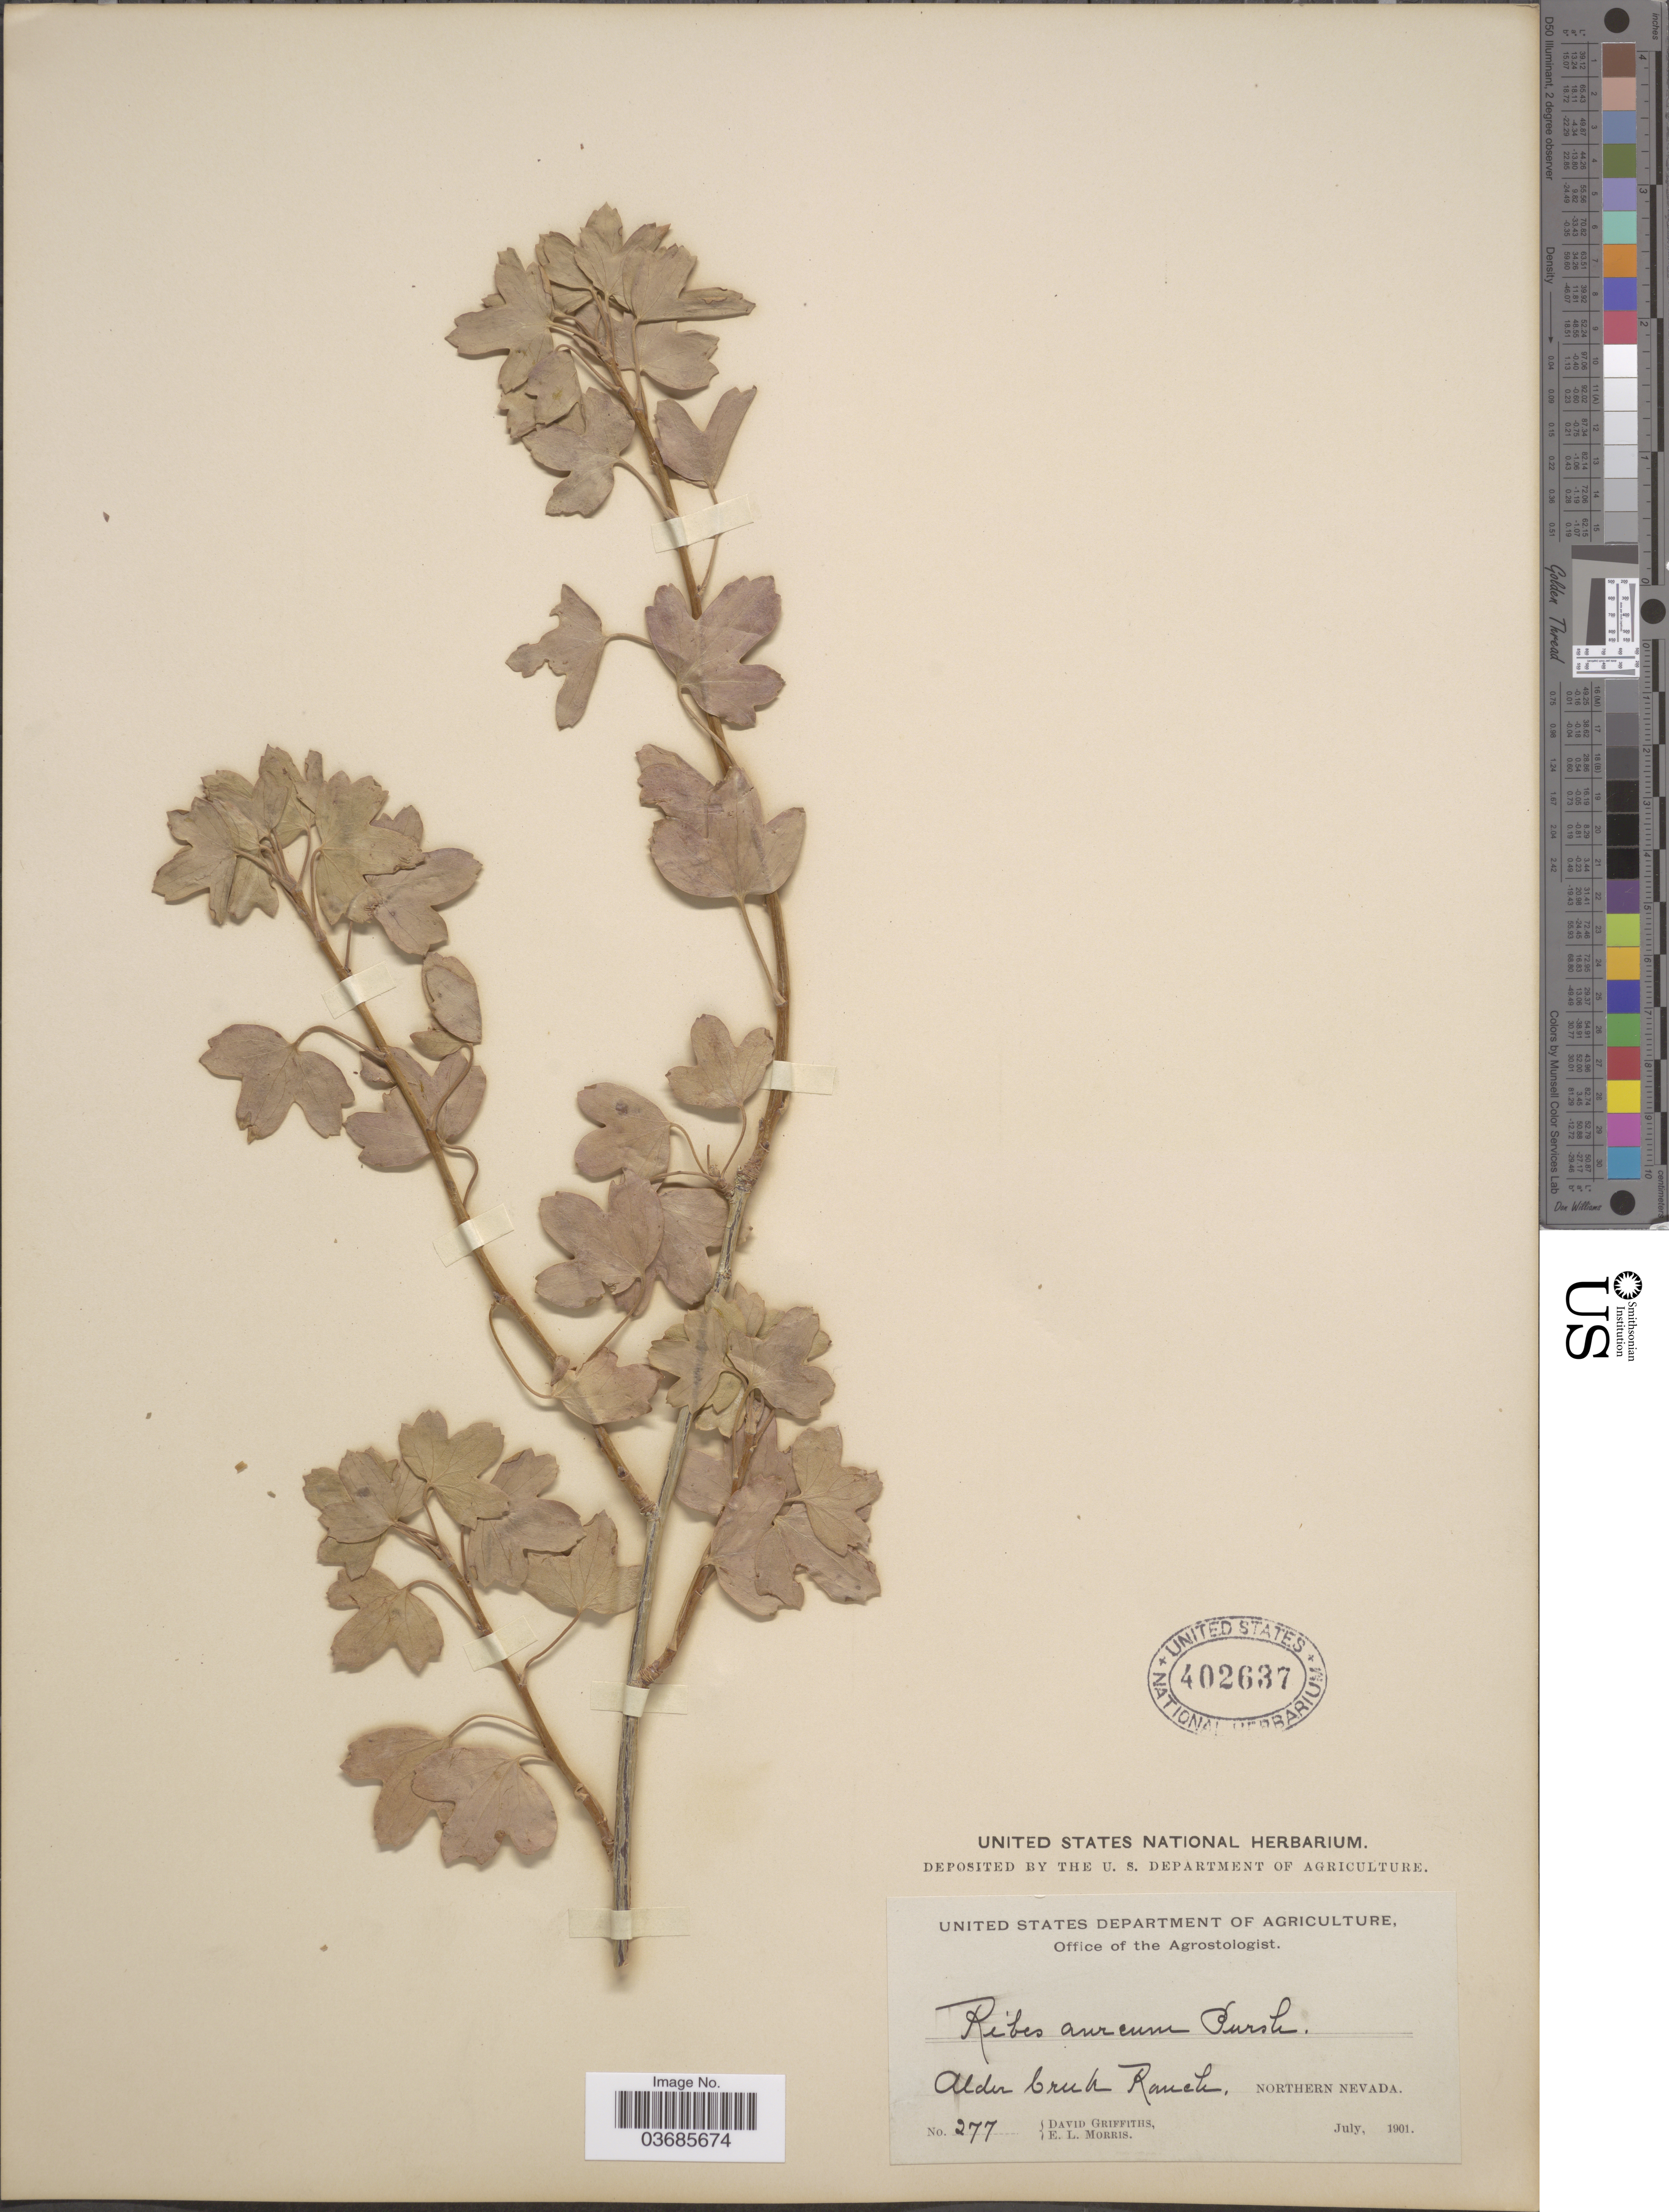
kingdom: Plantae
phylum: Tracheophyta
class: Magnoliopsida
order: Saxifragales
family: Grossulariaceae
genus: Ribes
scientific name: Ribes aureum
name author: Pursh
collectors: D. Griffiths & E. Morris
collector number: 277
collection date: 1901-07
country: United States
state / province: Nevada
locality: Alder Creek Ranch, Northern Nevada.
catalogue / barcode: US 402637